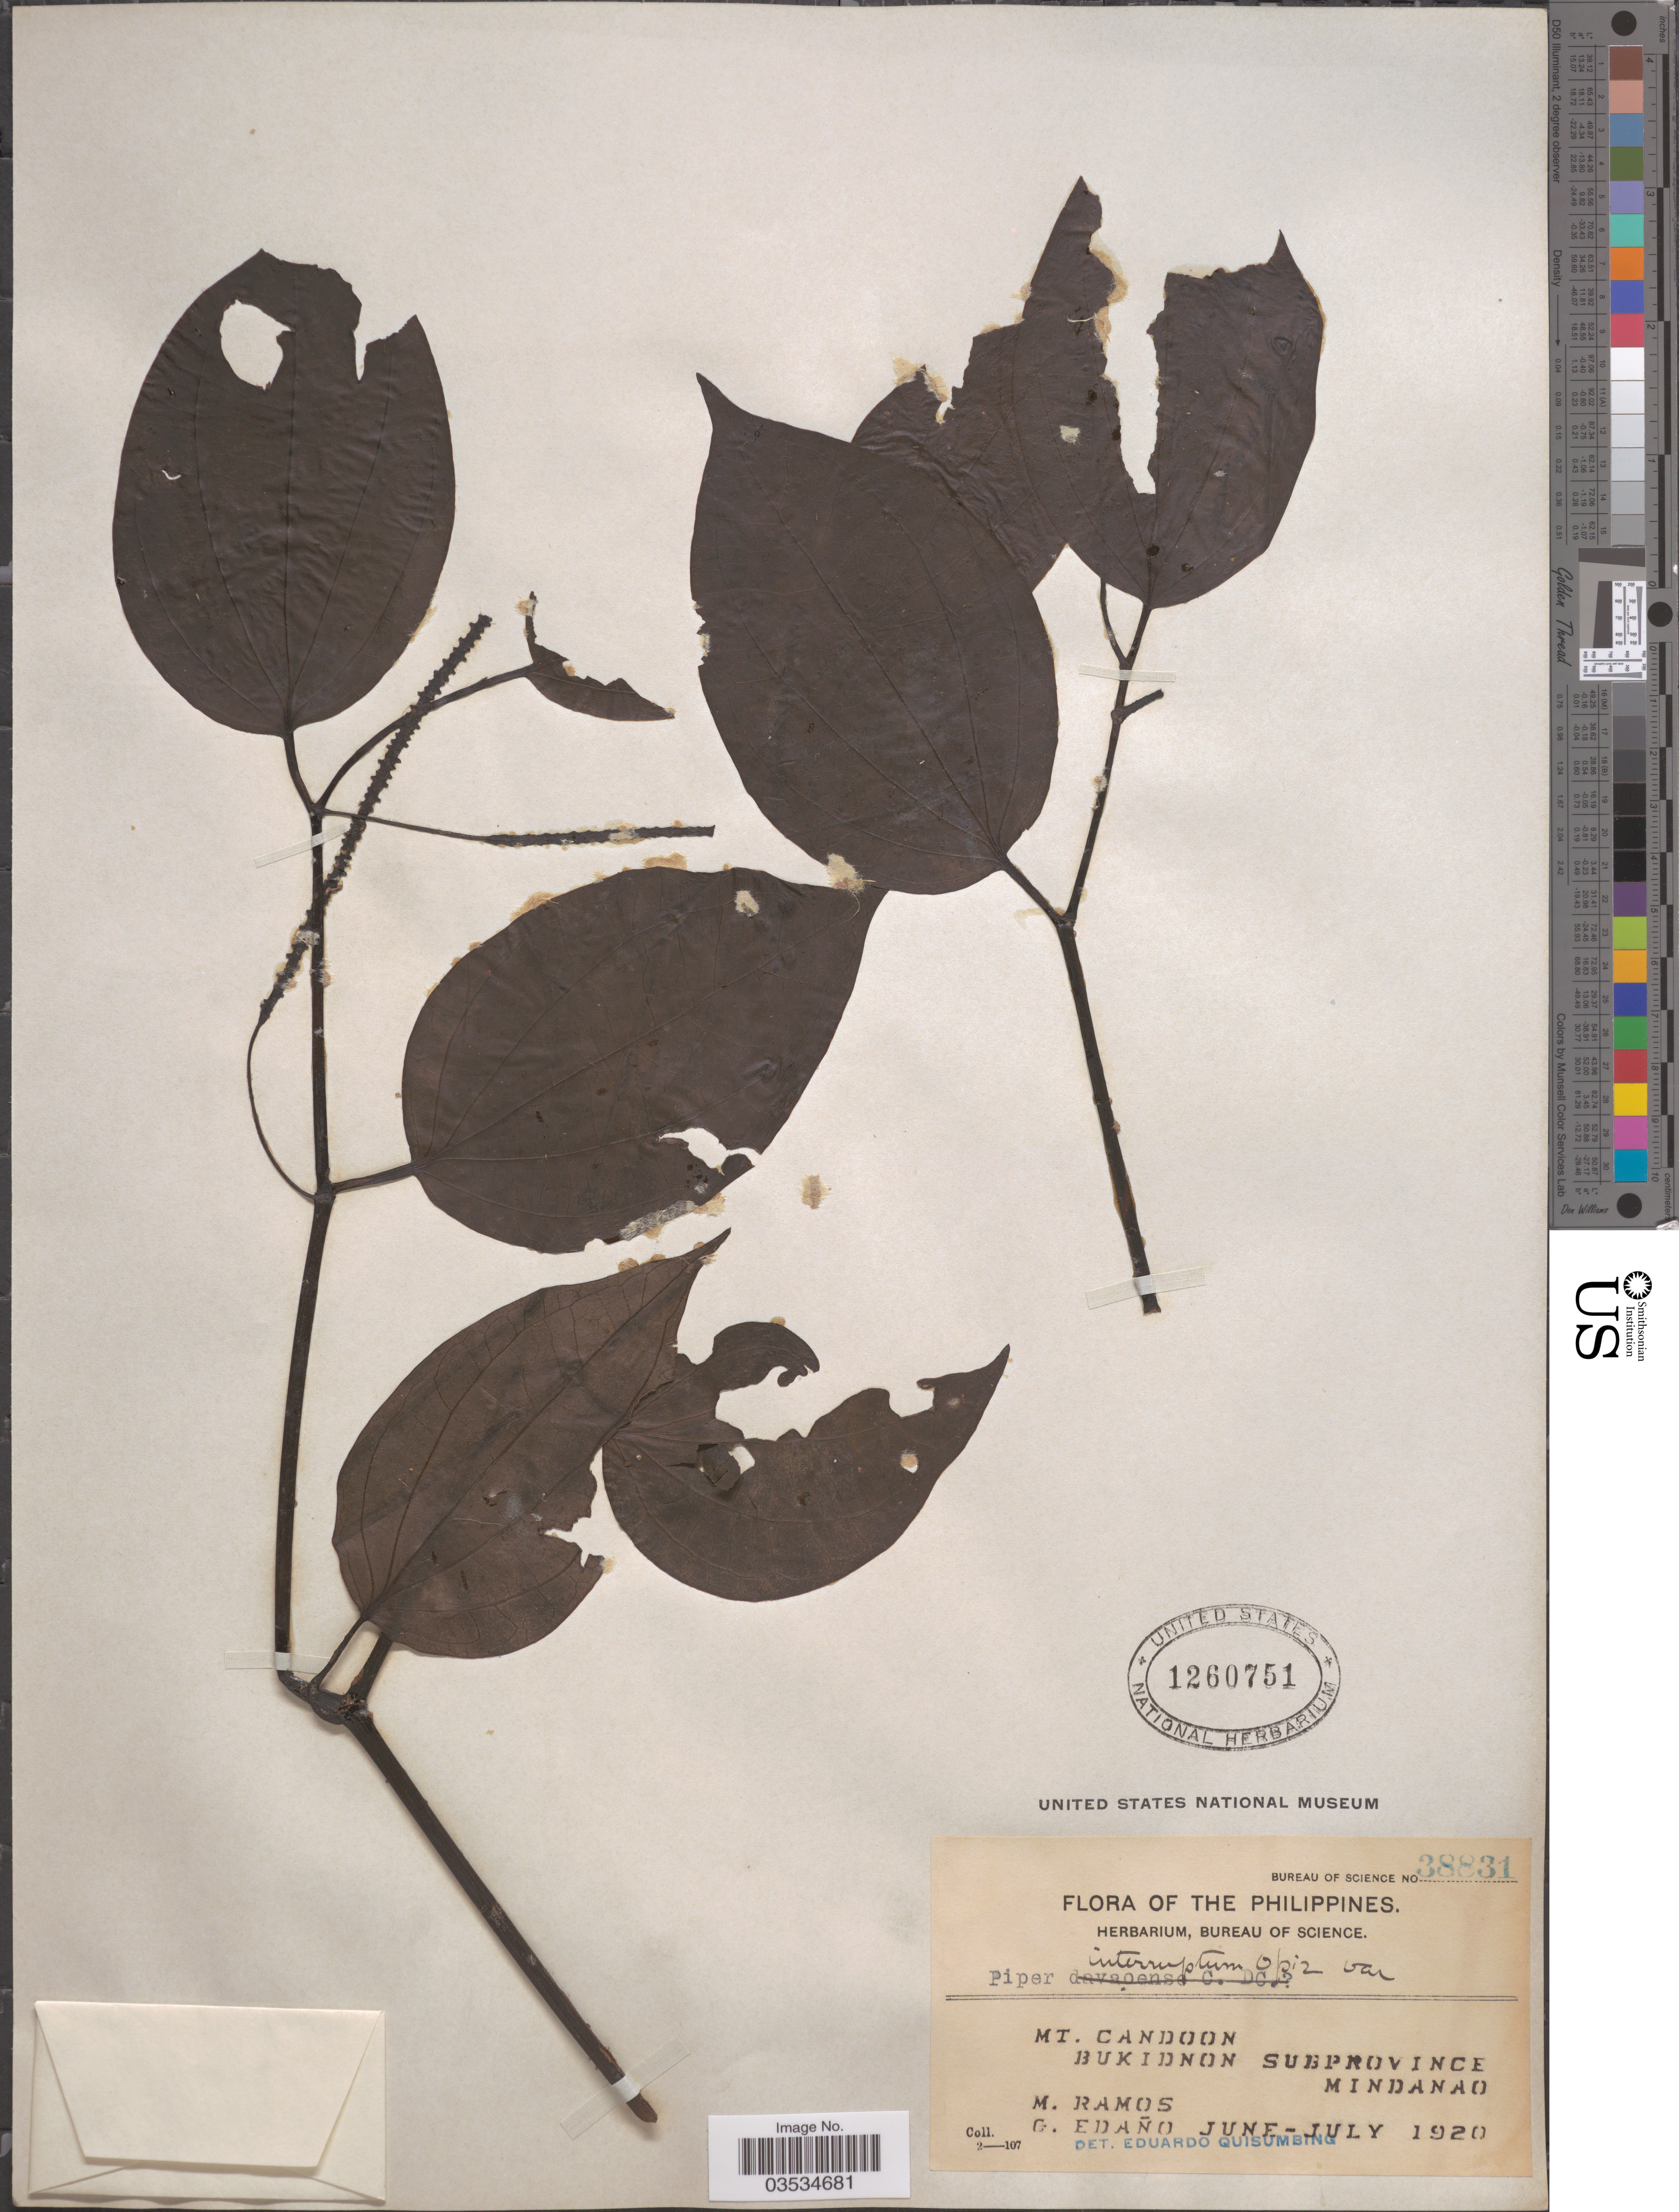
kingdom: Plantae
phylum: Tracheophyta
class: Magnoliopsida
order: Piperales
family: Piperaceae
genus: Piper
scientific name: Piper interruptum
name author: Opiz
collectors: M. Ramos & G. Edaño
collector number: Bureau of Science 38831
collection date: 1920-06/1920-07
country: Philippines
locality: Mt. Candoon. Bukidnon Subprovince. Mindanao.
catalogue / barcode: US 1260751